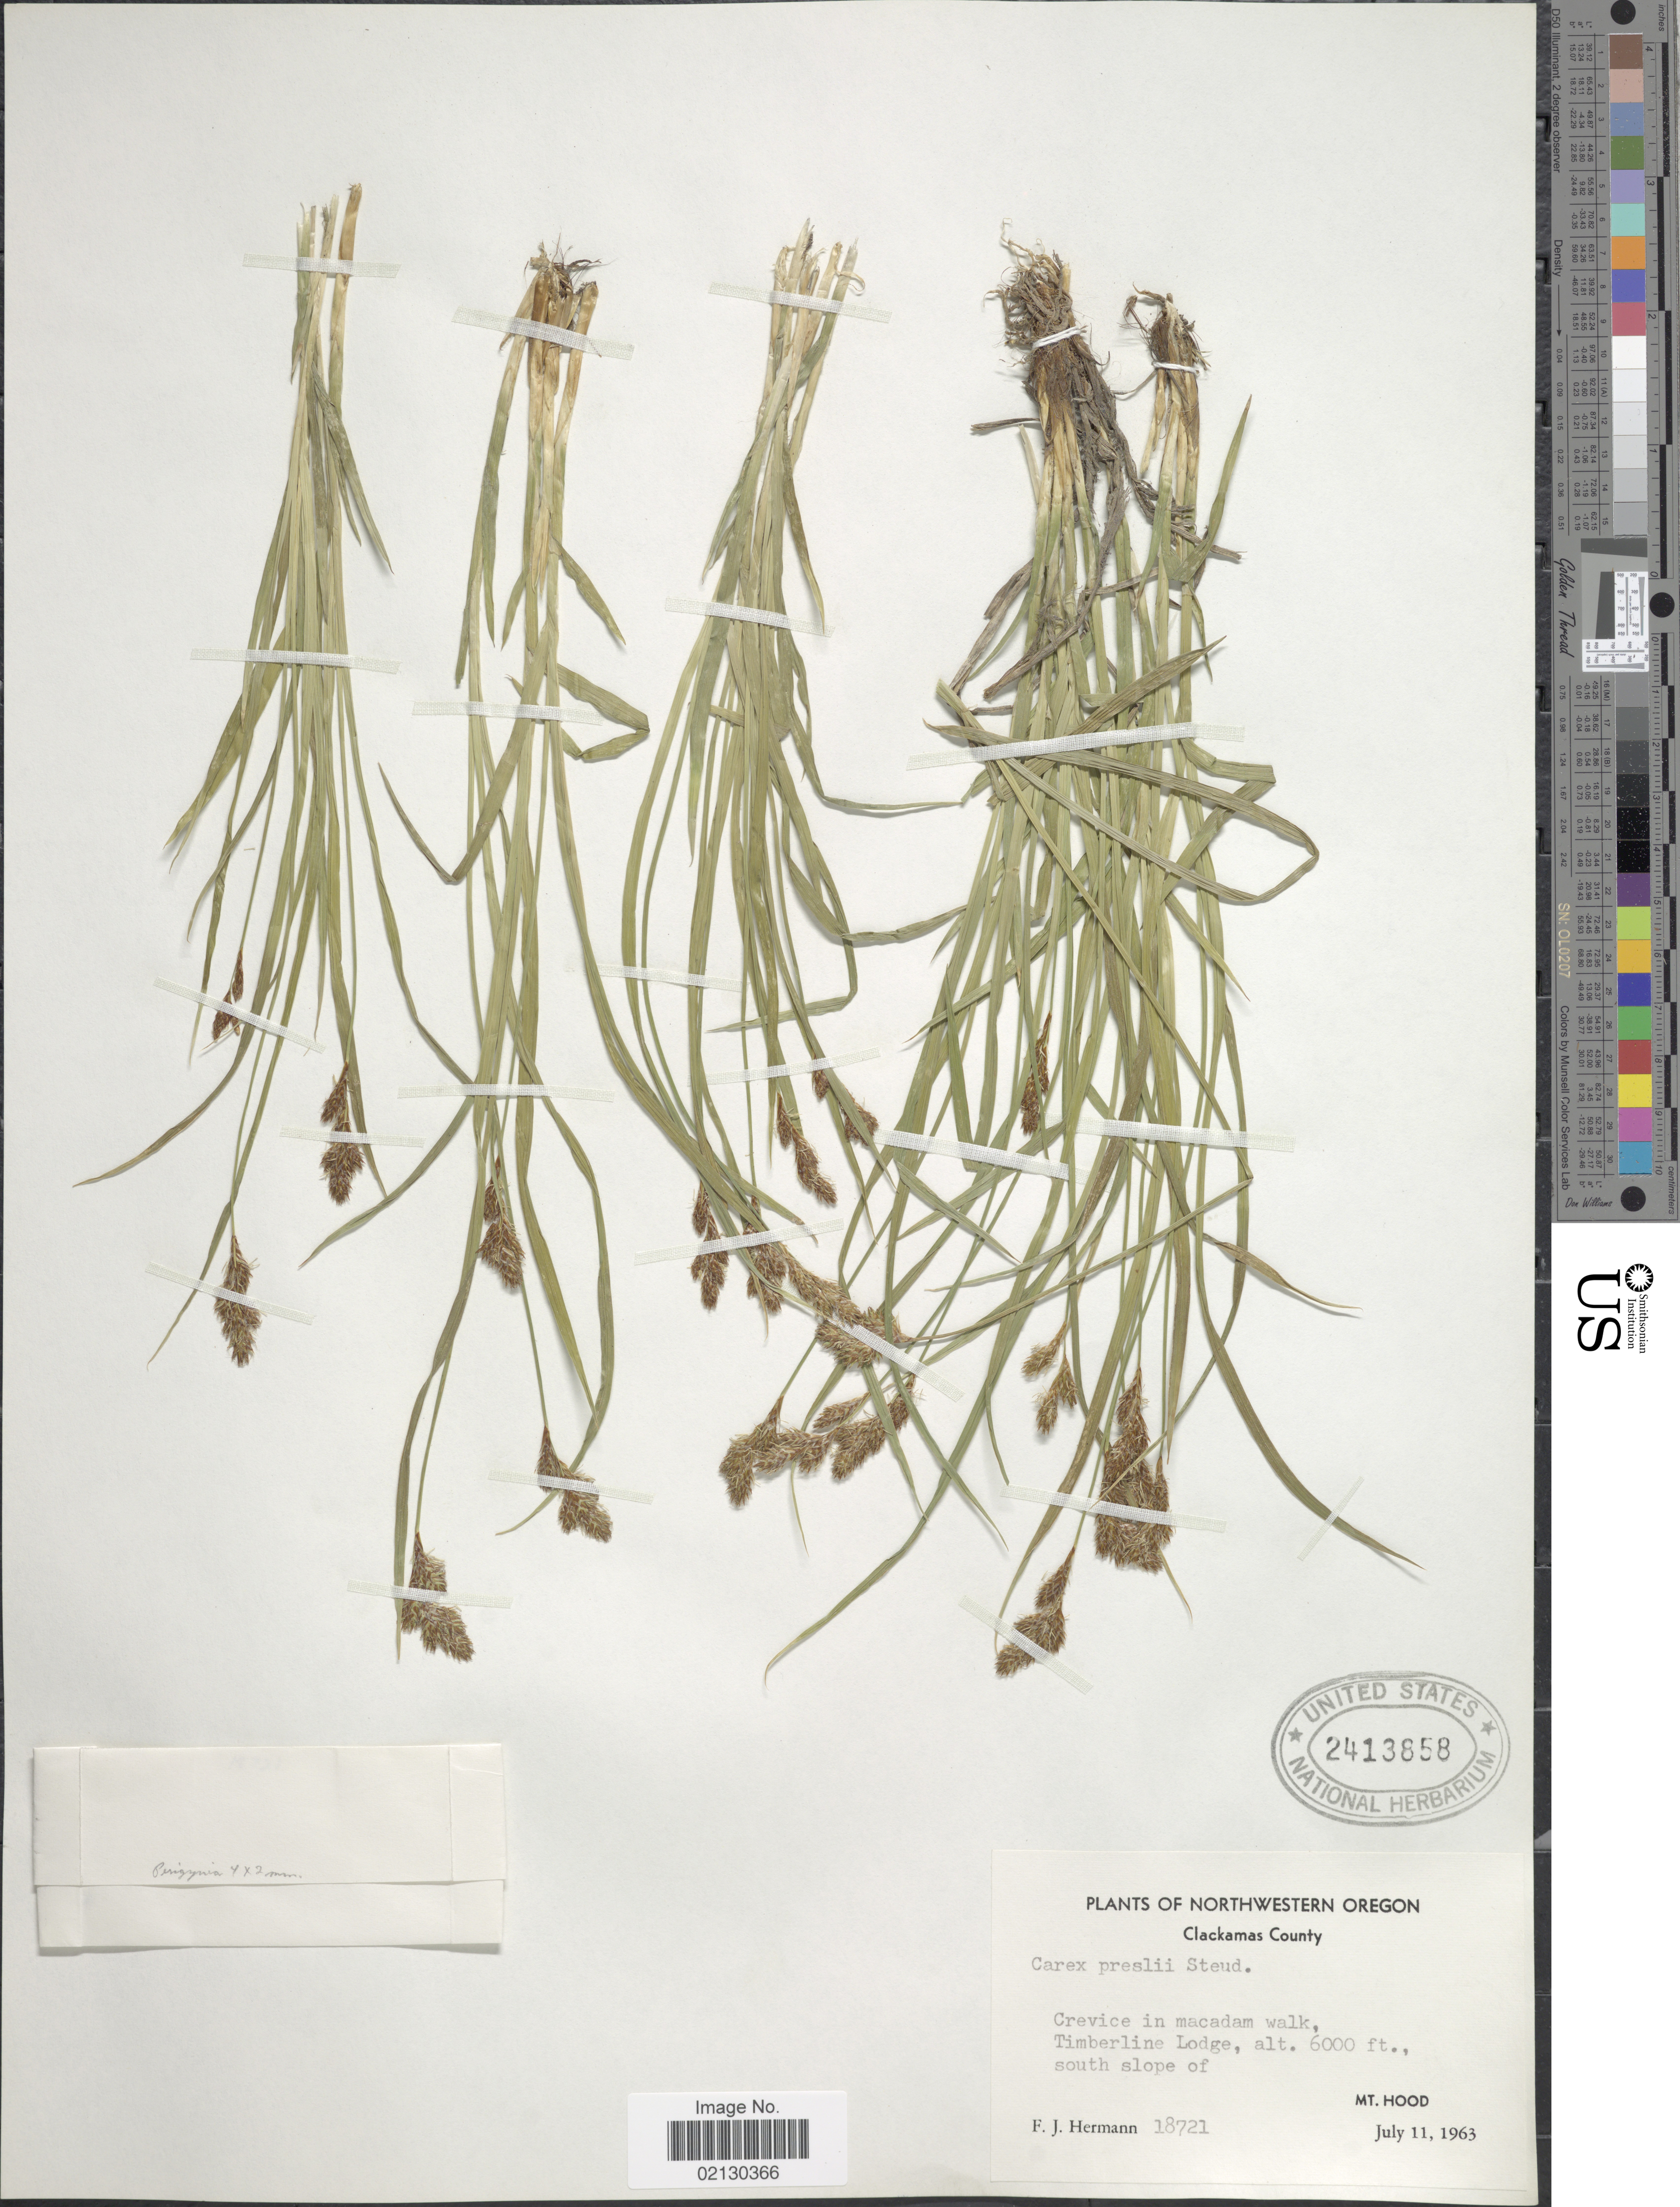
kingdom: Plantae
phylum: Tracheophyta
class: Liliopsida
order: Poales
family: Cyperaceae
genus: Carex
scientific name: Carex preslii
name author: Steud.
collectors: F. J. Hermann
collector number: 18721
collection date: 1963-07-11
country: United States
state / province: Oregon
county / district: Clackamas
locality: Northwestern Oregon. Cevice in macadam walk. Clackamas County. Timberline Lodge, south slope of Mt. Hood.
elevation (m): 1829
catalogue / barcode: US 2413858